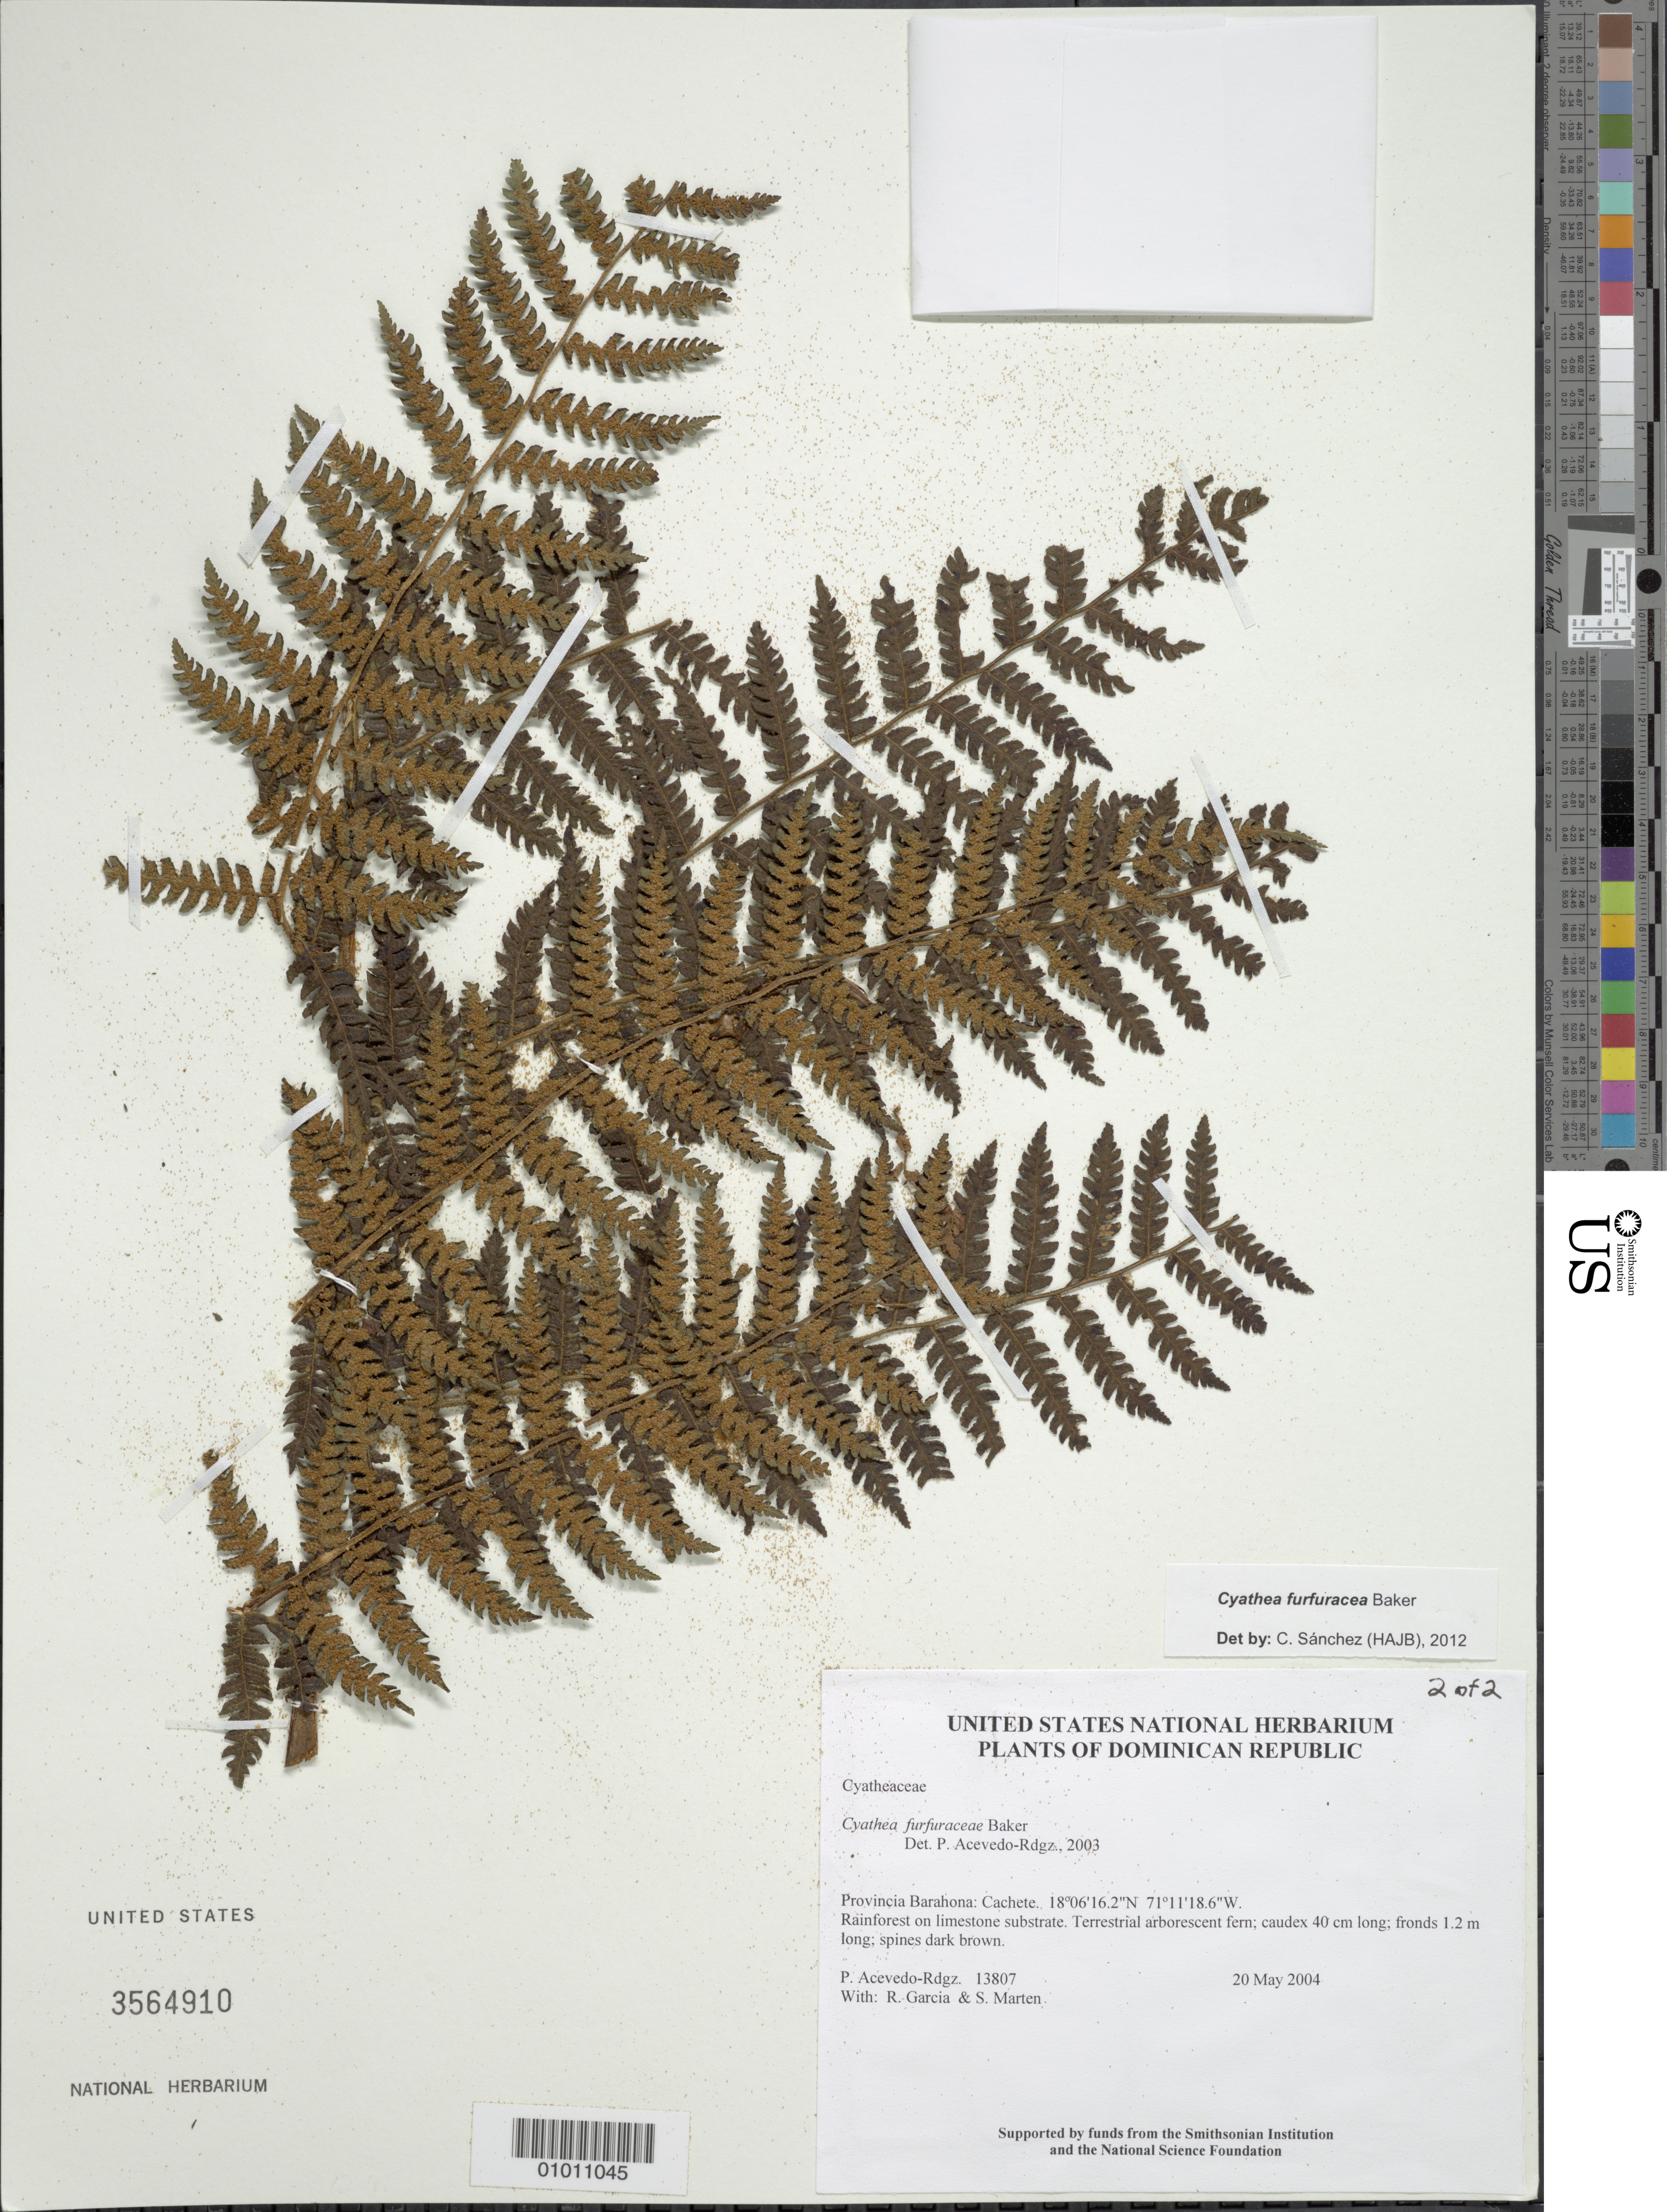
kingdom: Plantae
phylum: Tracheophyta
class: Polypodiopsida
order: Cyatheales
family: Cyatheaceae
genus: Cyathea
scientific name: Cyathea furfuracea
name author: Christ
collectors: P. Acevedo-Rodr., R. G. García & S. Marten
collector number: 13807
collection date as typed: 20 May 2004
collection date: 2004-05-20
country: Dominican Republic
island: Hispaniola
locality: Provincia Barahona: Cachete.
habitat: Rainforest on limestone substrate.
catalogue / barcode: US 3564910